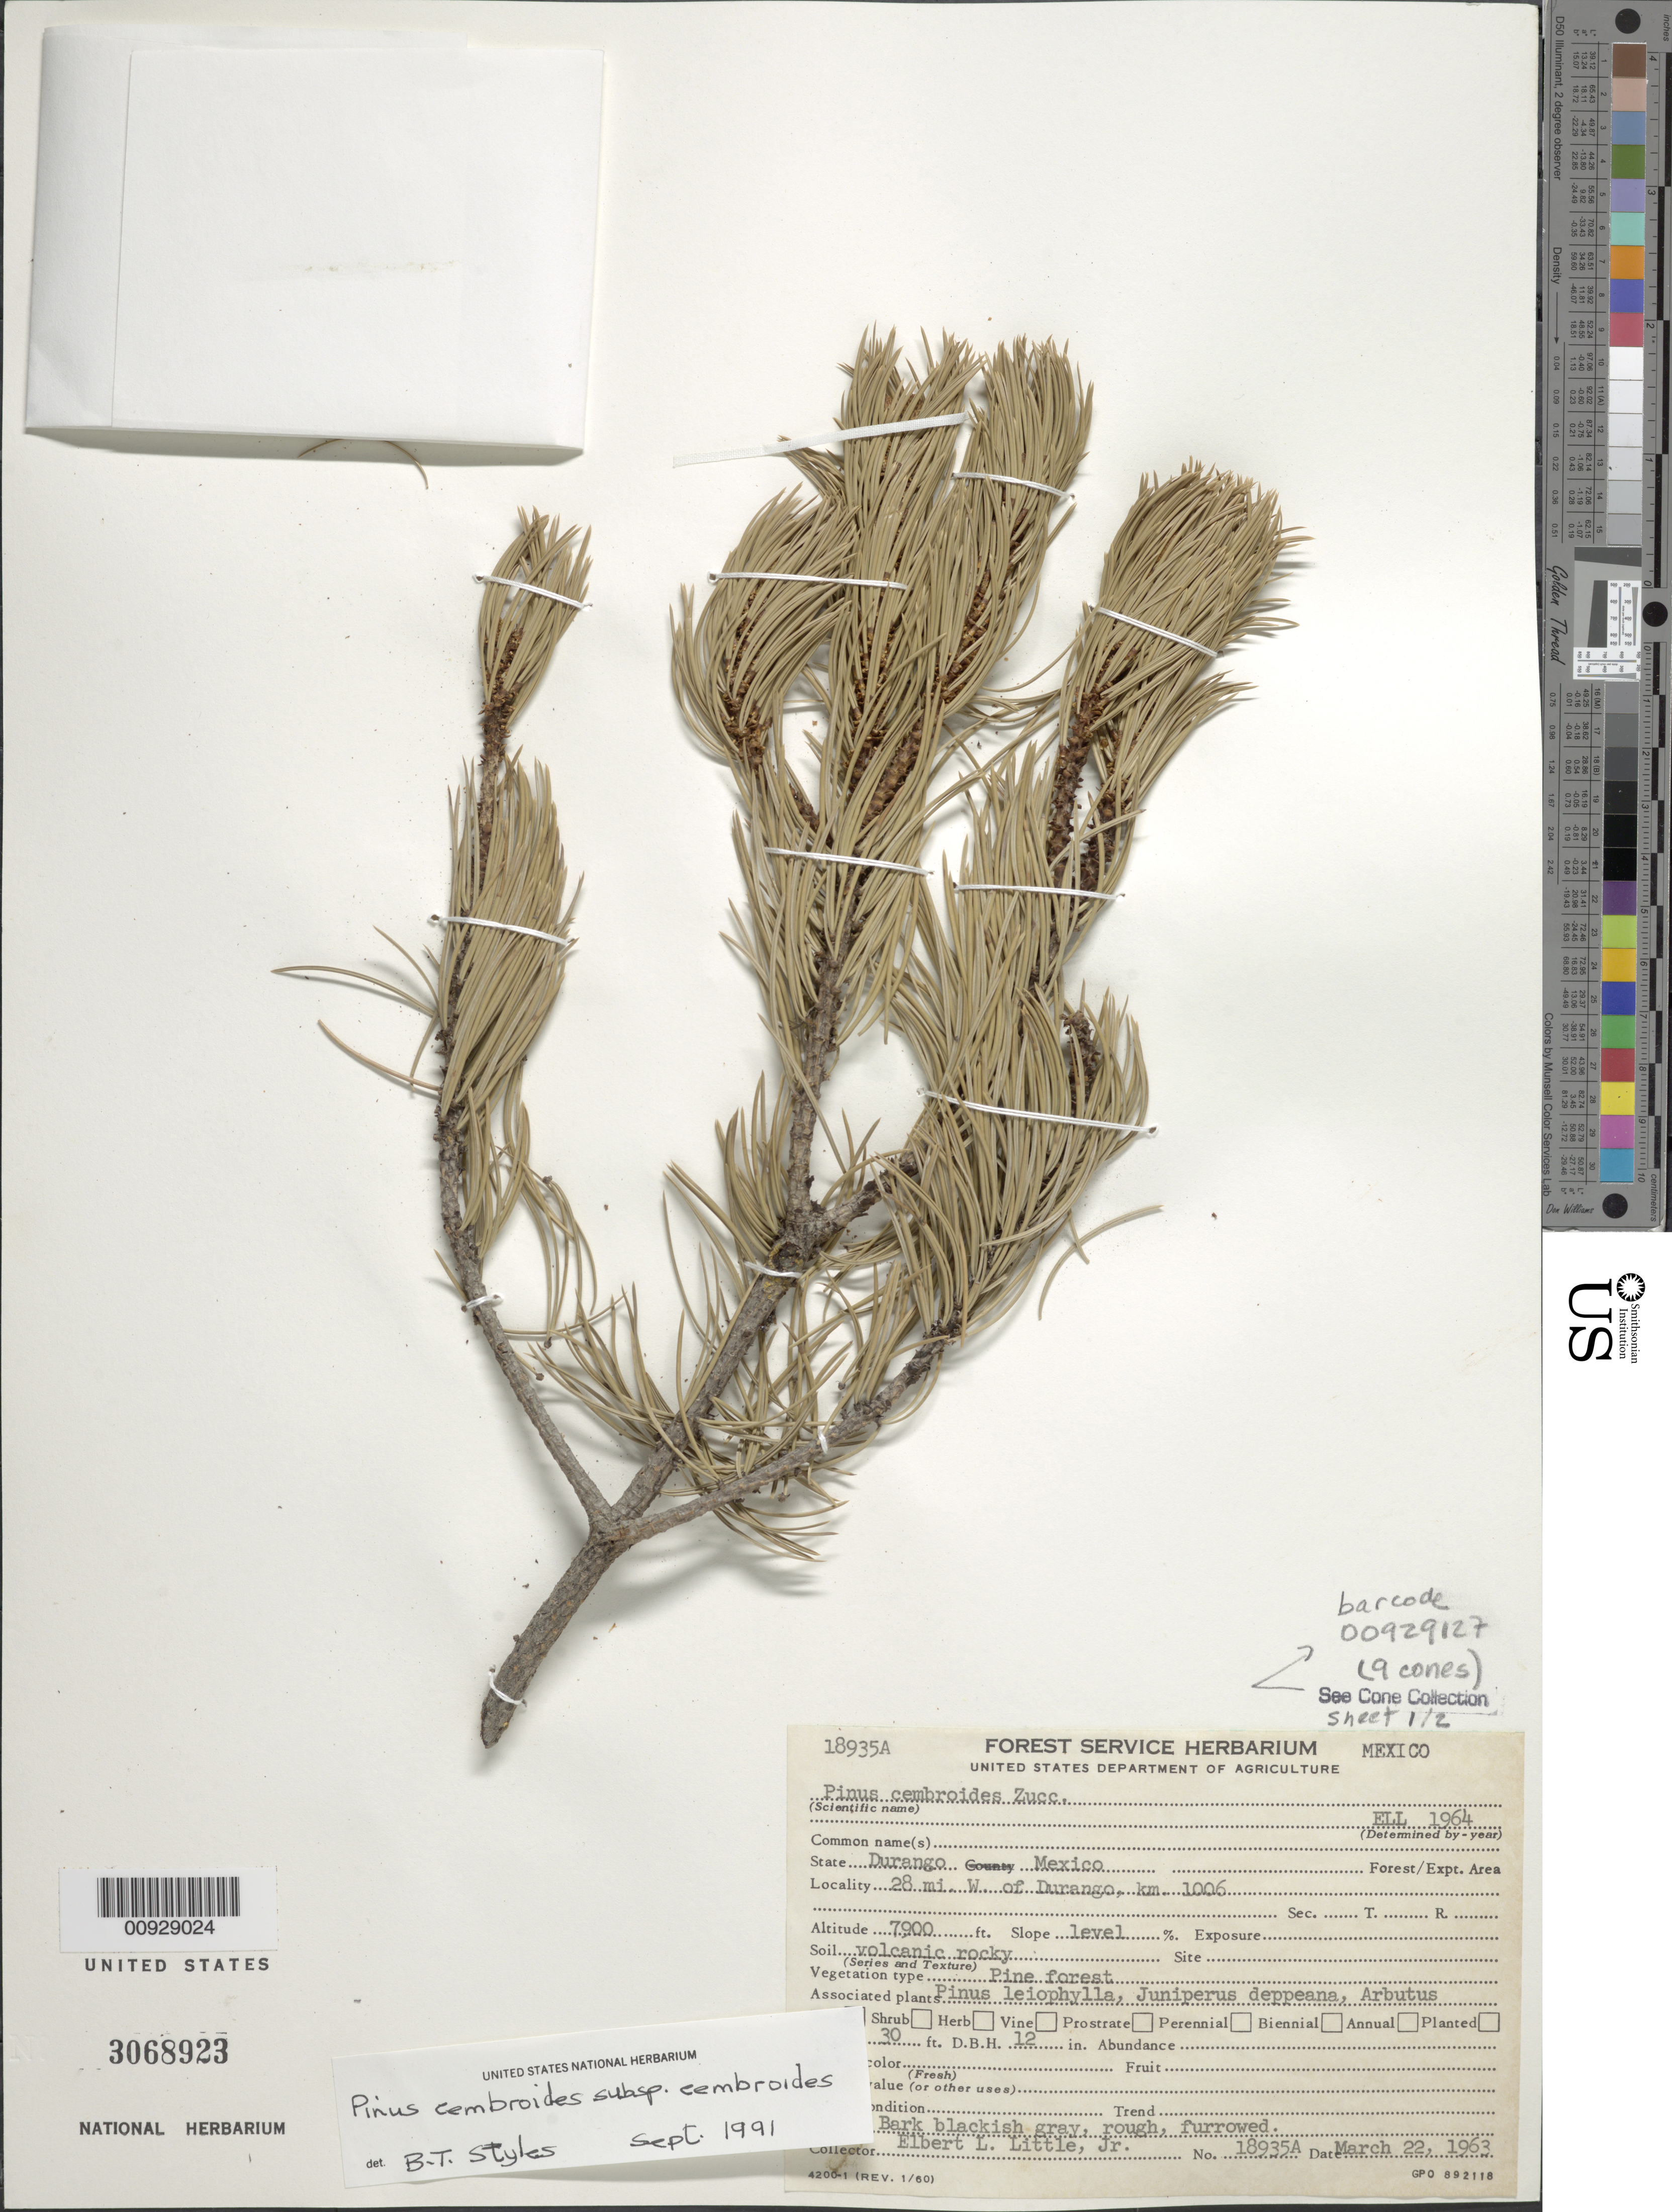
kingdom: Plantae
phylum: Tracheophyta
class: Pinopsida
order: Pinales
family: Pinaceae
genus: Pinus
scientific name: Pinus cembroides subsp. cembroides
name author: Zucc.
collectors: E. L. Little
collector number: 18935 A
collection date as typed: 22 Mar 1963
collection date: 1963-03-22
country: Mexico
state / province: Durango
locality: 28 mi. W of Durango, km. 1006.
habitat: Pine forest. Soil volcanic rocky. Associated plants Pinus leiophylla, Juniperus deppeana, Arbutus.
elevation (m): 2408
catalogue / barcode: US 3068923